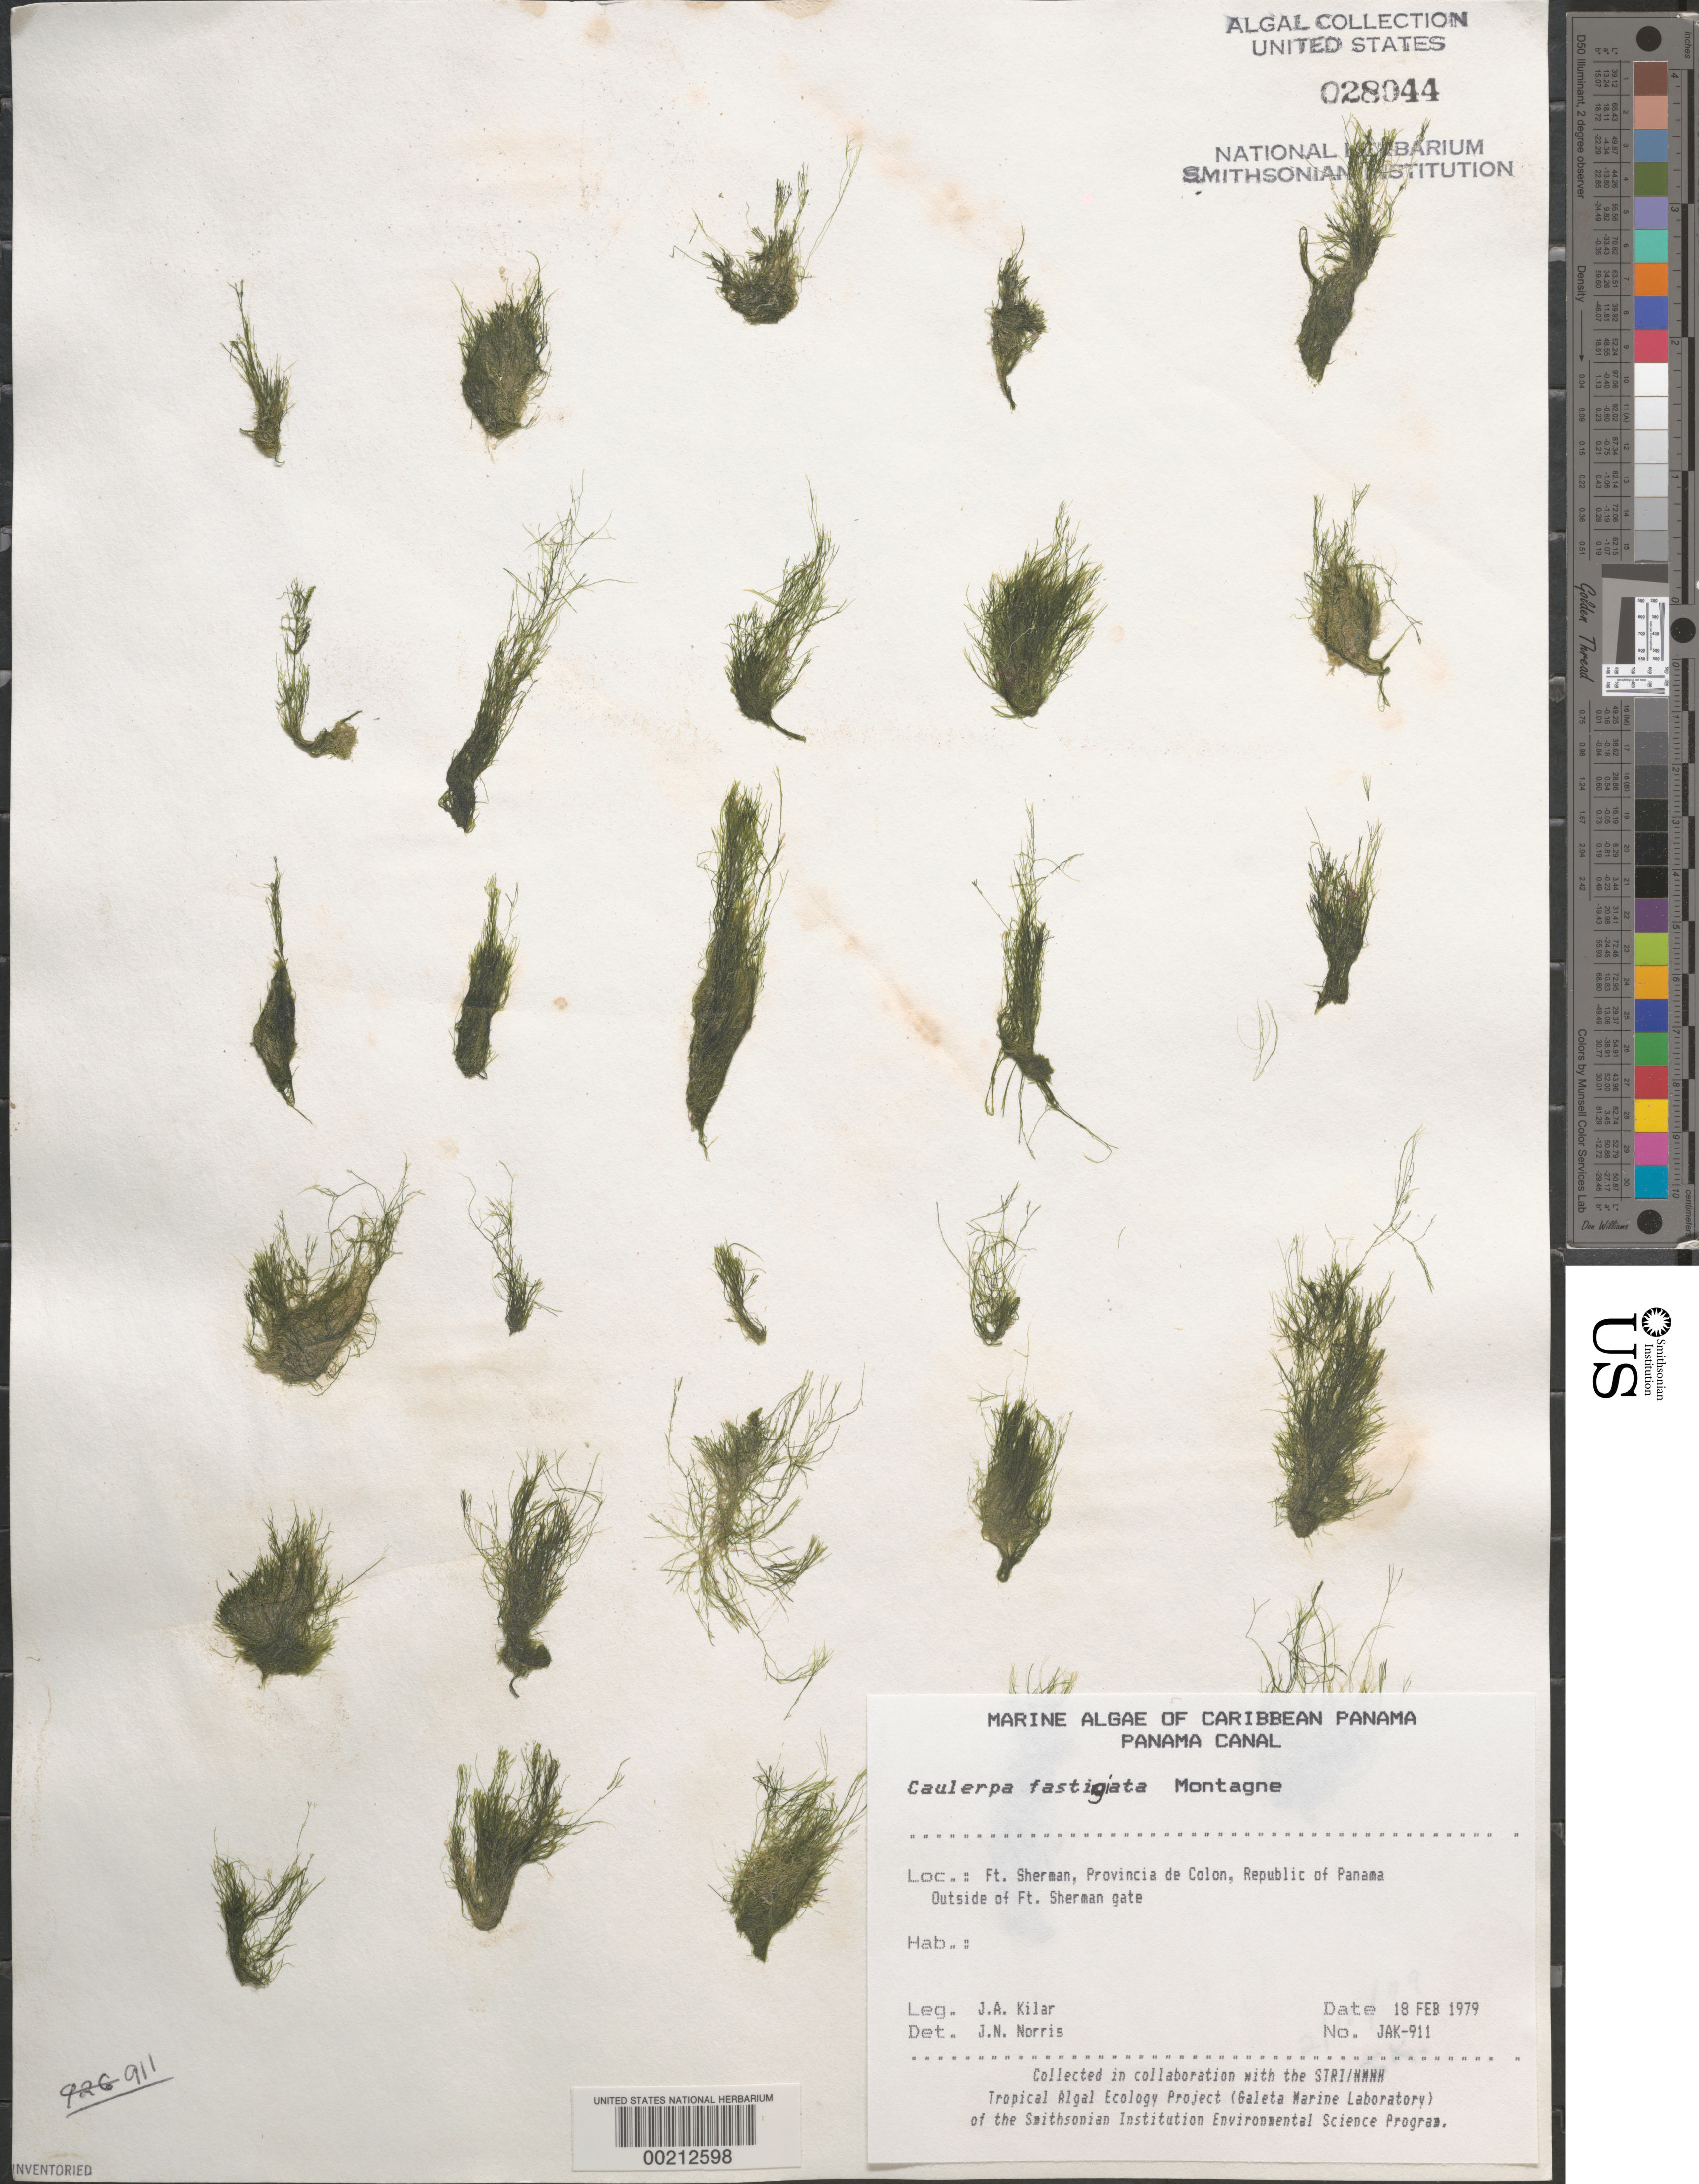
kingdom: Plantae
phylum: Chlorophyta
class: Ulvophyceae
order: Bryopsidales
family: Caulerpaceae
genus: Caulerpa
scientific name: Caulerpa fastigiata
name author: Mont.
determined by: Norris, James N.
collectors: J. A. Kilar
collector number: JAK-911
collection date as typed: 18 Feb 1979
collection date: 1979-02-18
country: Panama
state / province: Colón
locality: Fort Sherman, Canal Zone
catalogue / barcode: US 28044